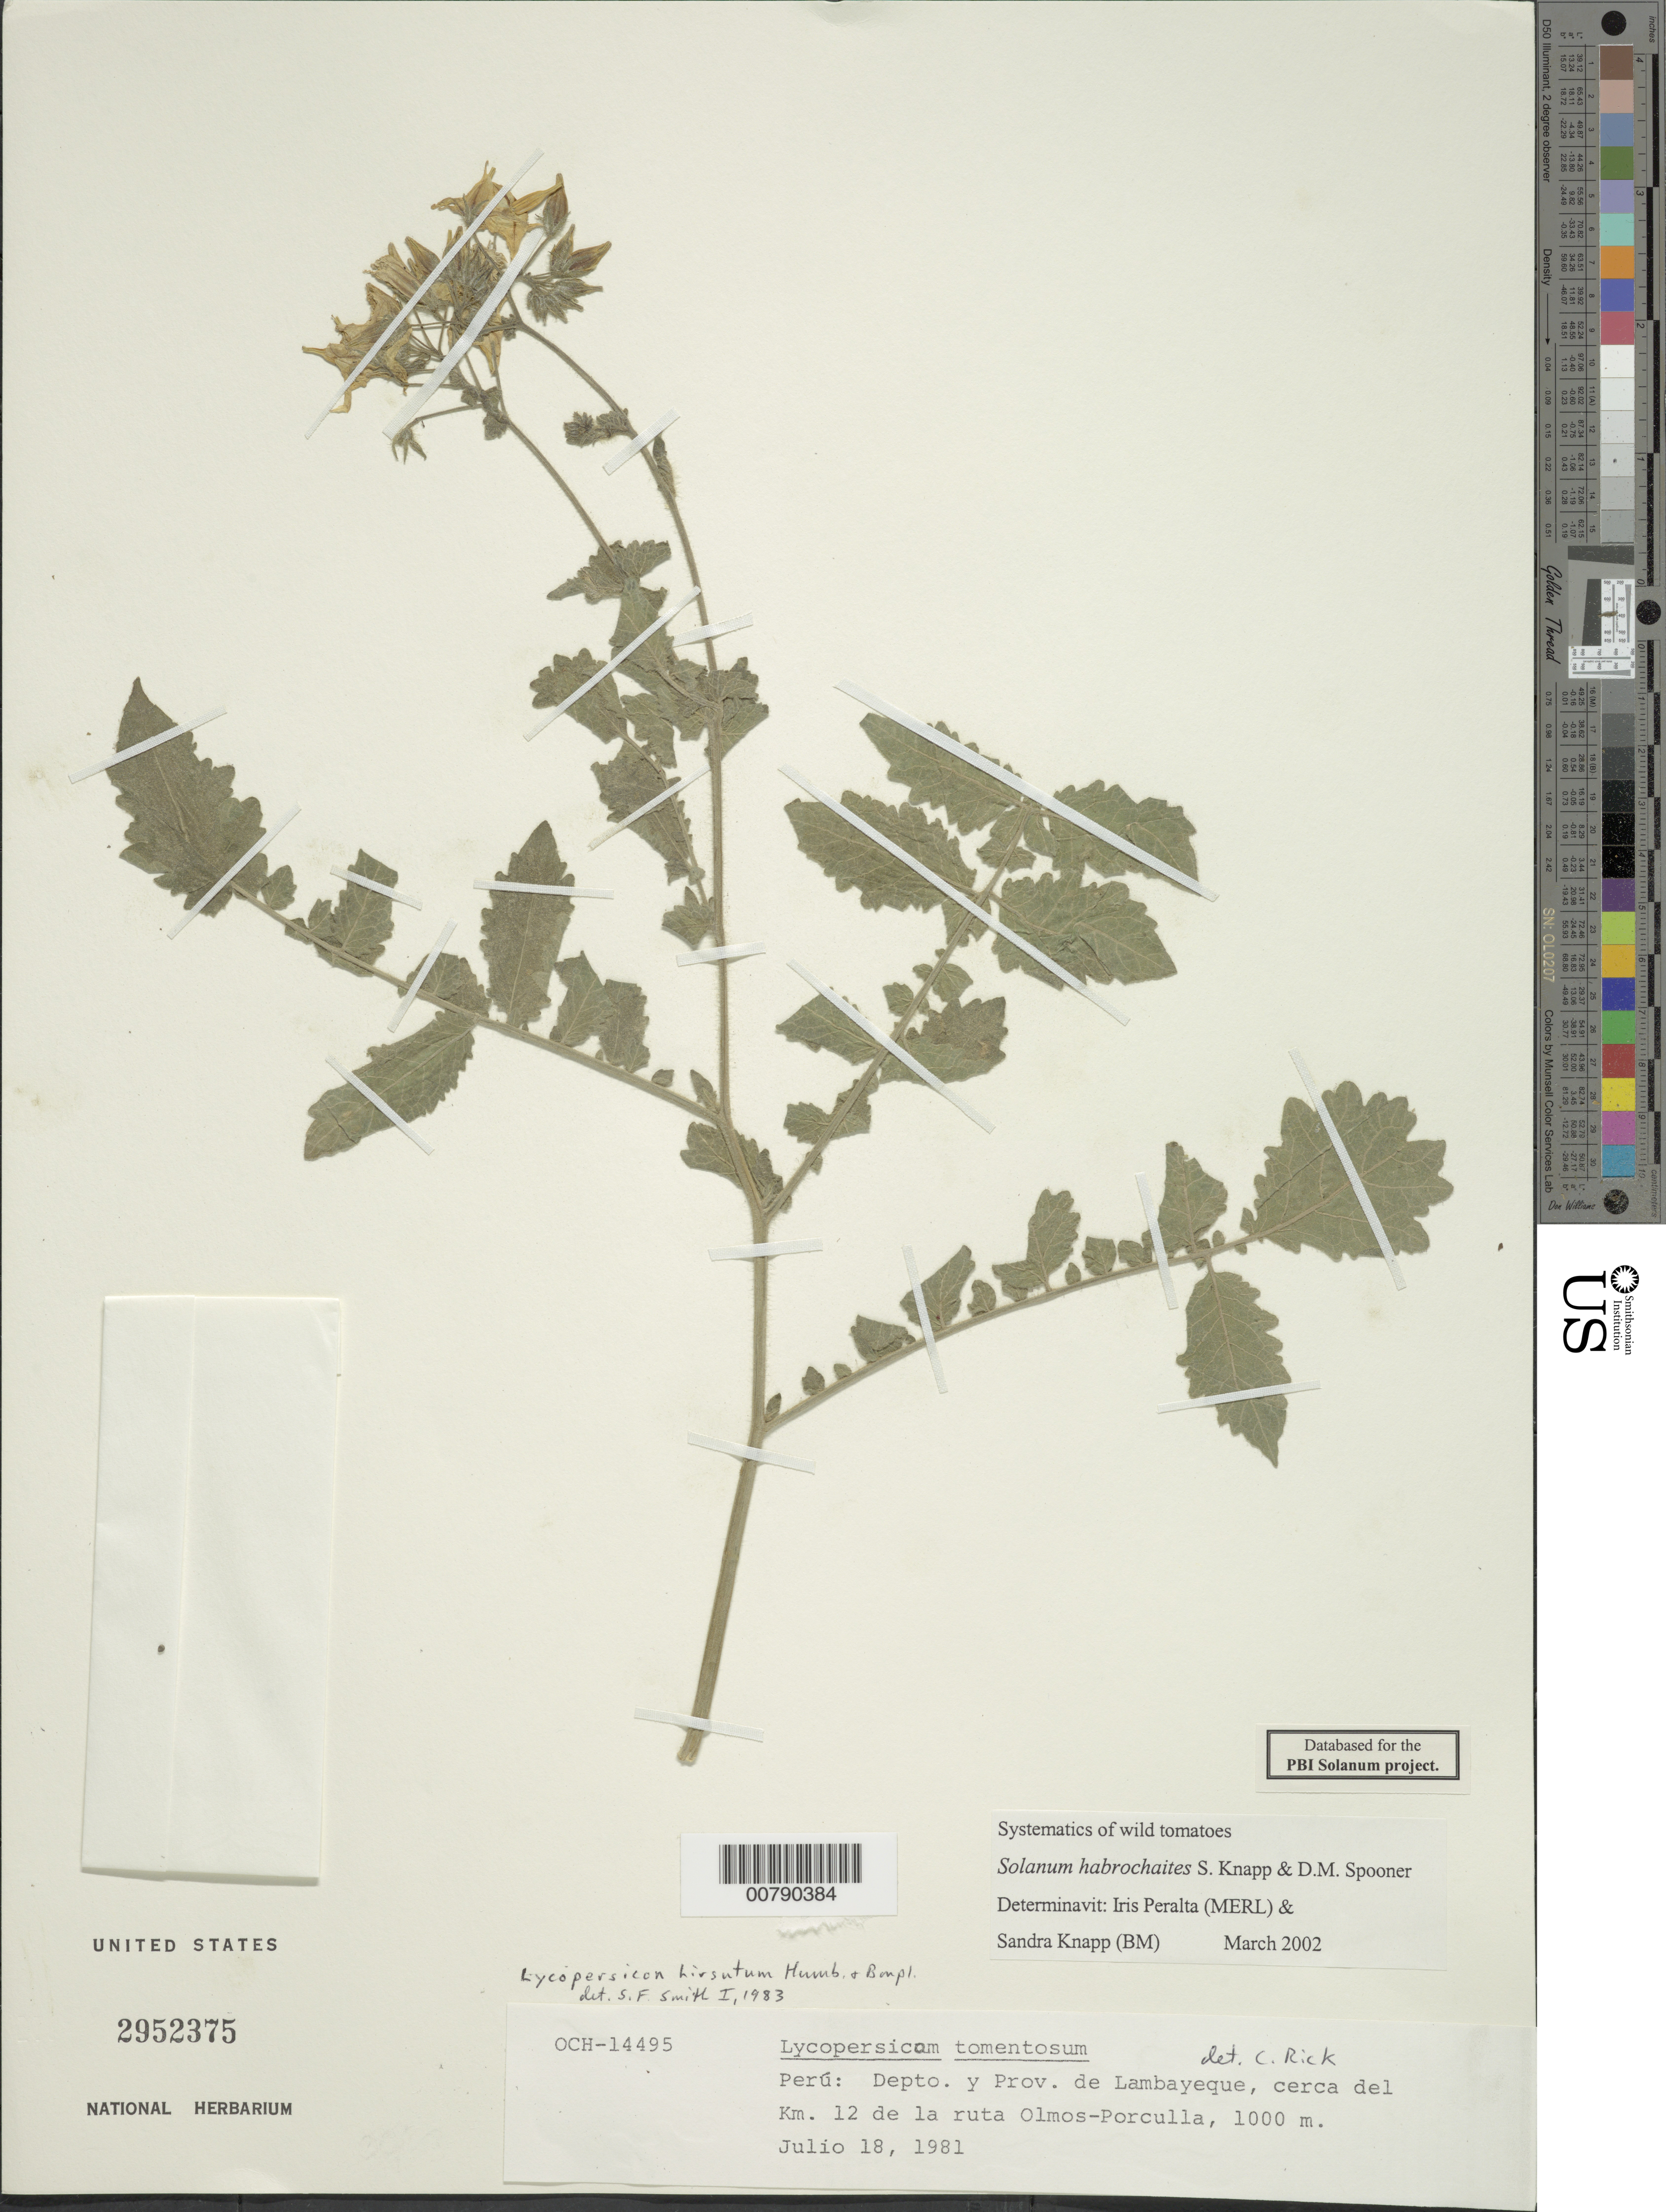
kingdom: Plantae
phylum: Tracheophyta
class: Magnoliopsida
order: Solanales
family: Solanaceae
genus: Solanum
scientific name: Solanum habrochaites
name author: S. Knapp & D.M. Spooner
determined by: Peralta, Iris E.; Knapp, S. D.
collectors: C. M. Ochoa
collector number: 14495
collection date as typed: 18 Jul 1981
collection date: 1981-07-18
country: Peru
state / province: Lambayeque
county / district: Lambayeque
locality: cerca del km 12 de la ruta Olmos-Porculla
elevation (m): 1000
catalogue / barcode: US 2952375